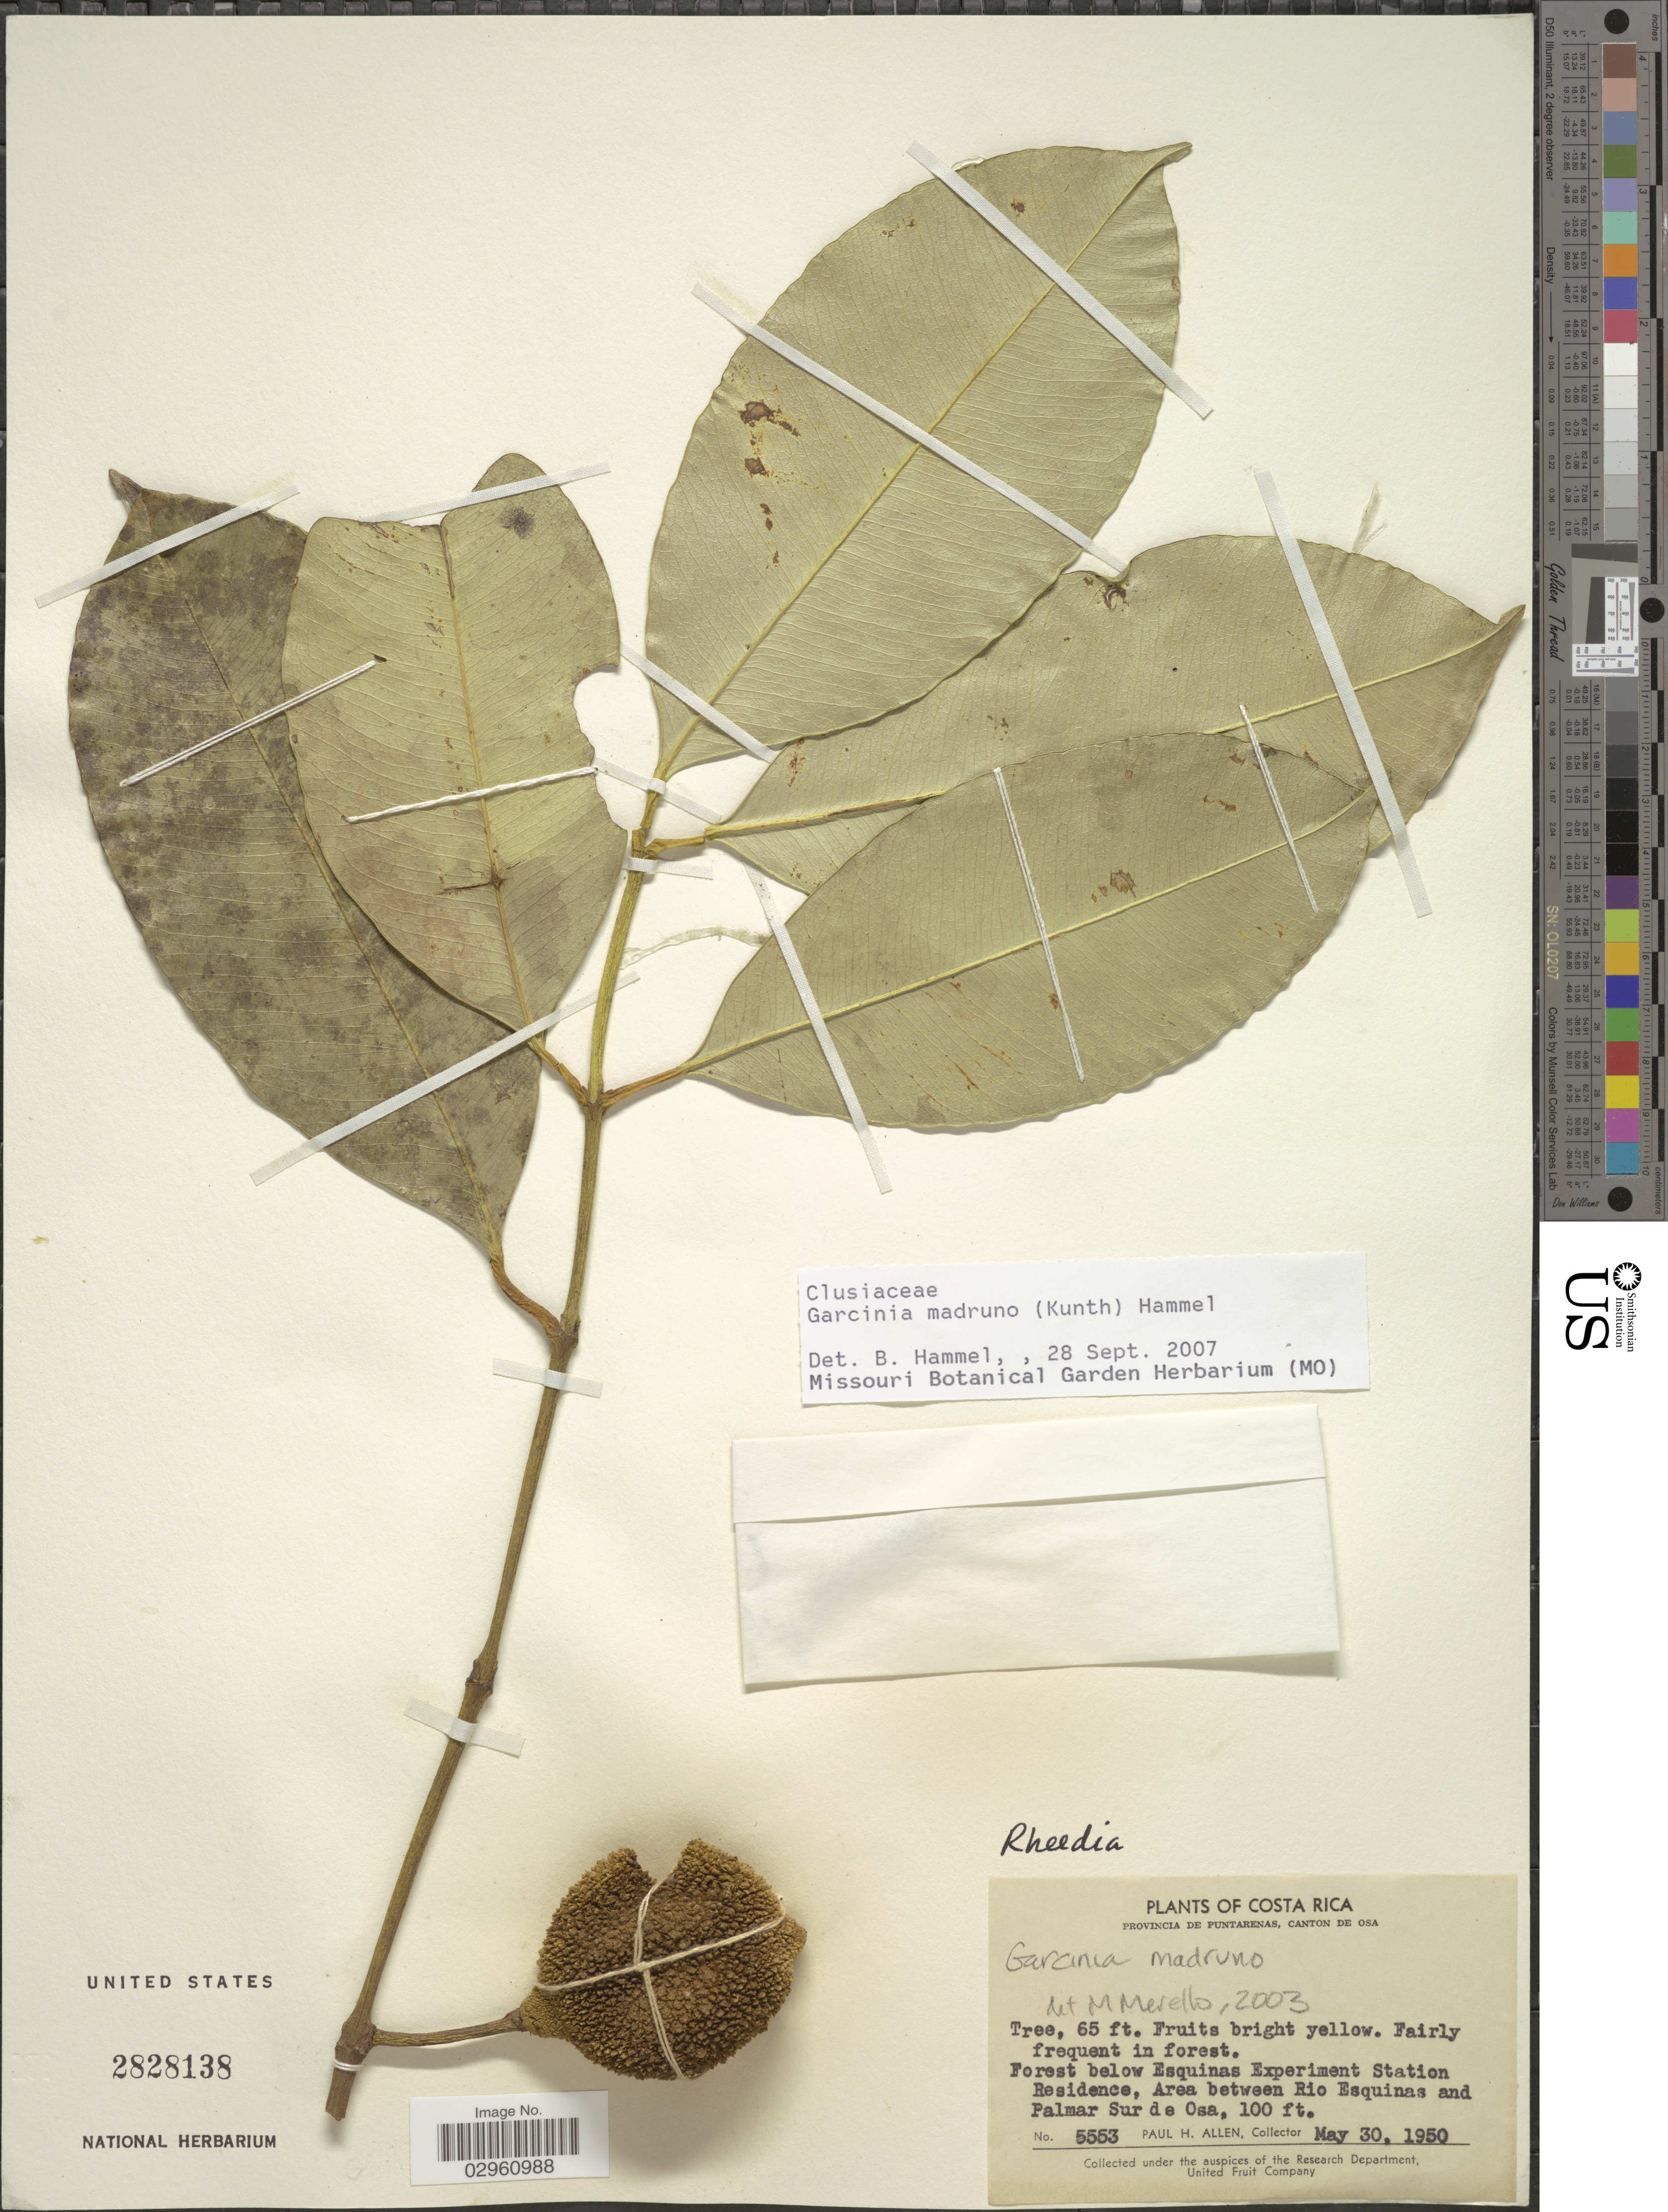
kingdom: Plantae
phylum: Tracheophyta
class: Magnoliopsida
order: Malpighiales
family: Clusiaceae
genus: Garcinia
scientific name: Garcinia madruno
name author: (Kunth) Hammel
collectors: P. H. Allen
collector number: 5553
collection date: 1950-05-30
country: Costa Rica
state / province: Puntarenas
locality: Provincia de Puntarenas, Canton de Osa. Forest below Esquinas Experiment Station Residence, Area between Rio Esquinas and Palmar Sur de Osa.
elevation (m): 30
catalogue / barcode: US 2828138